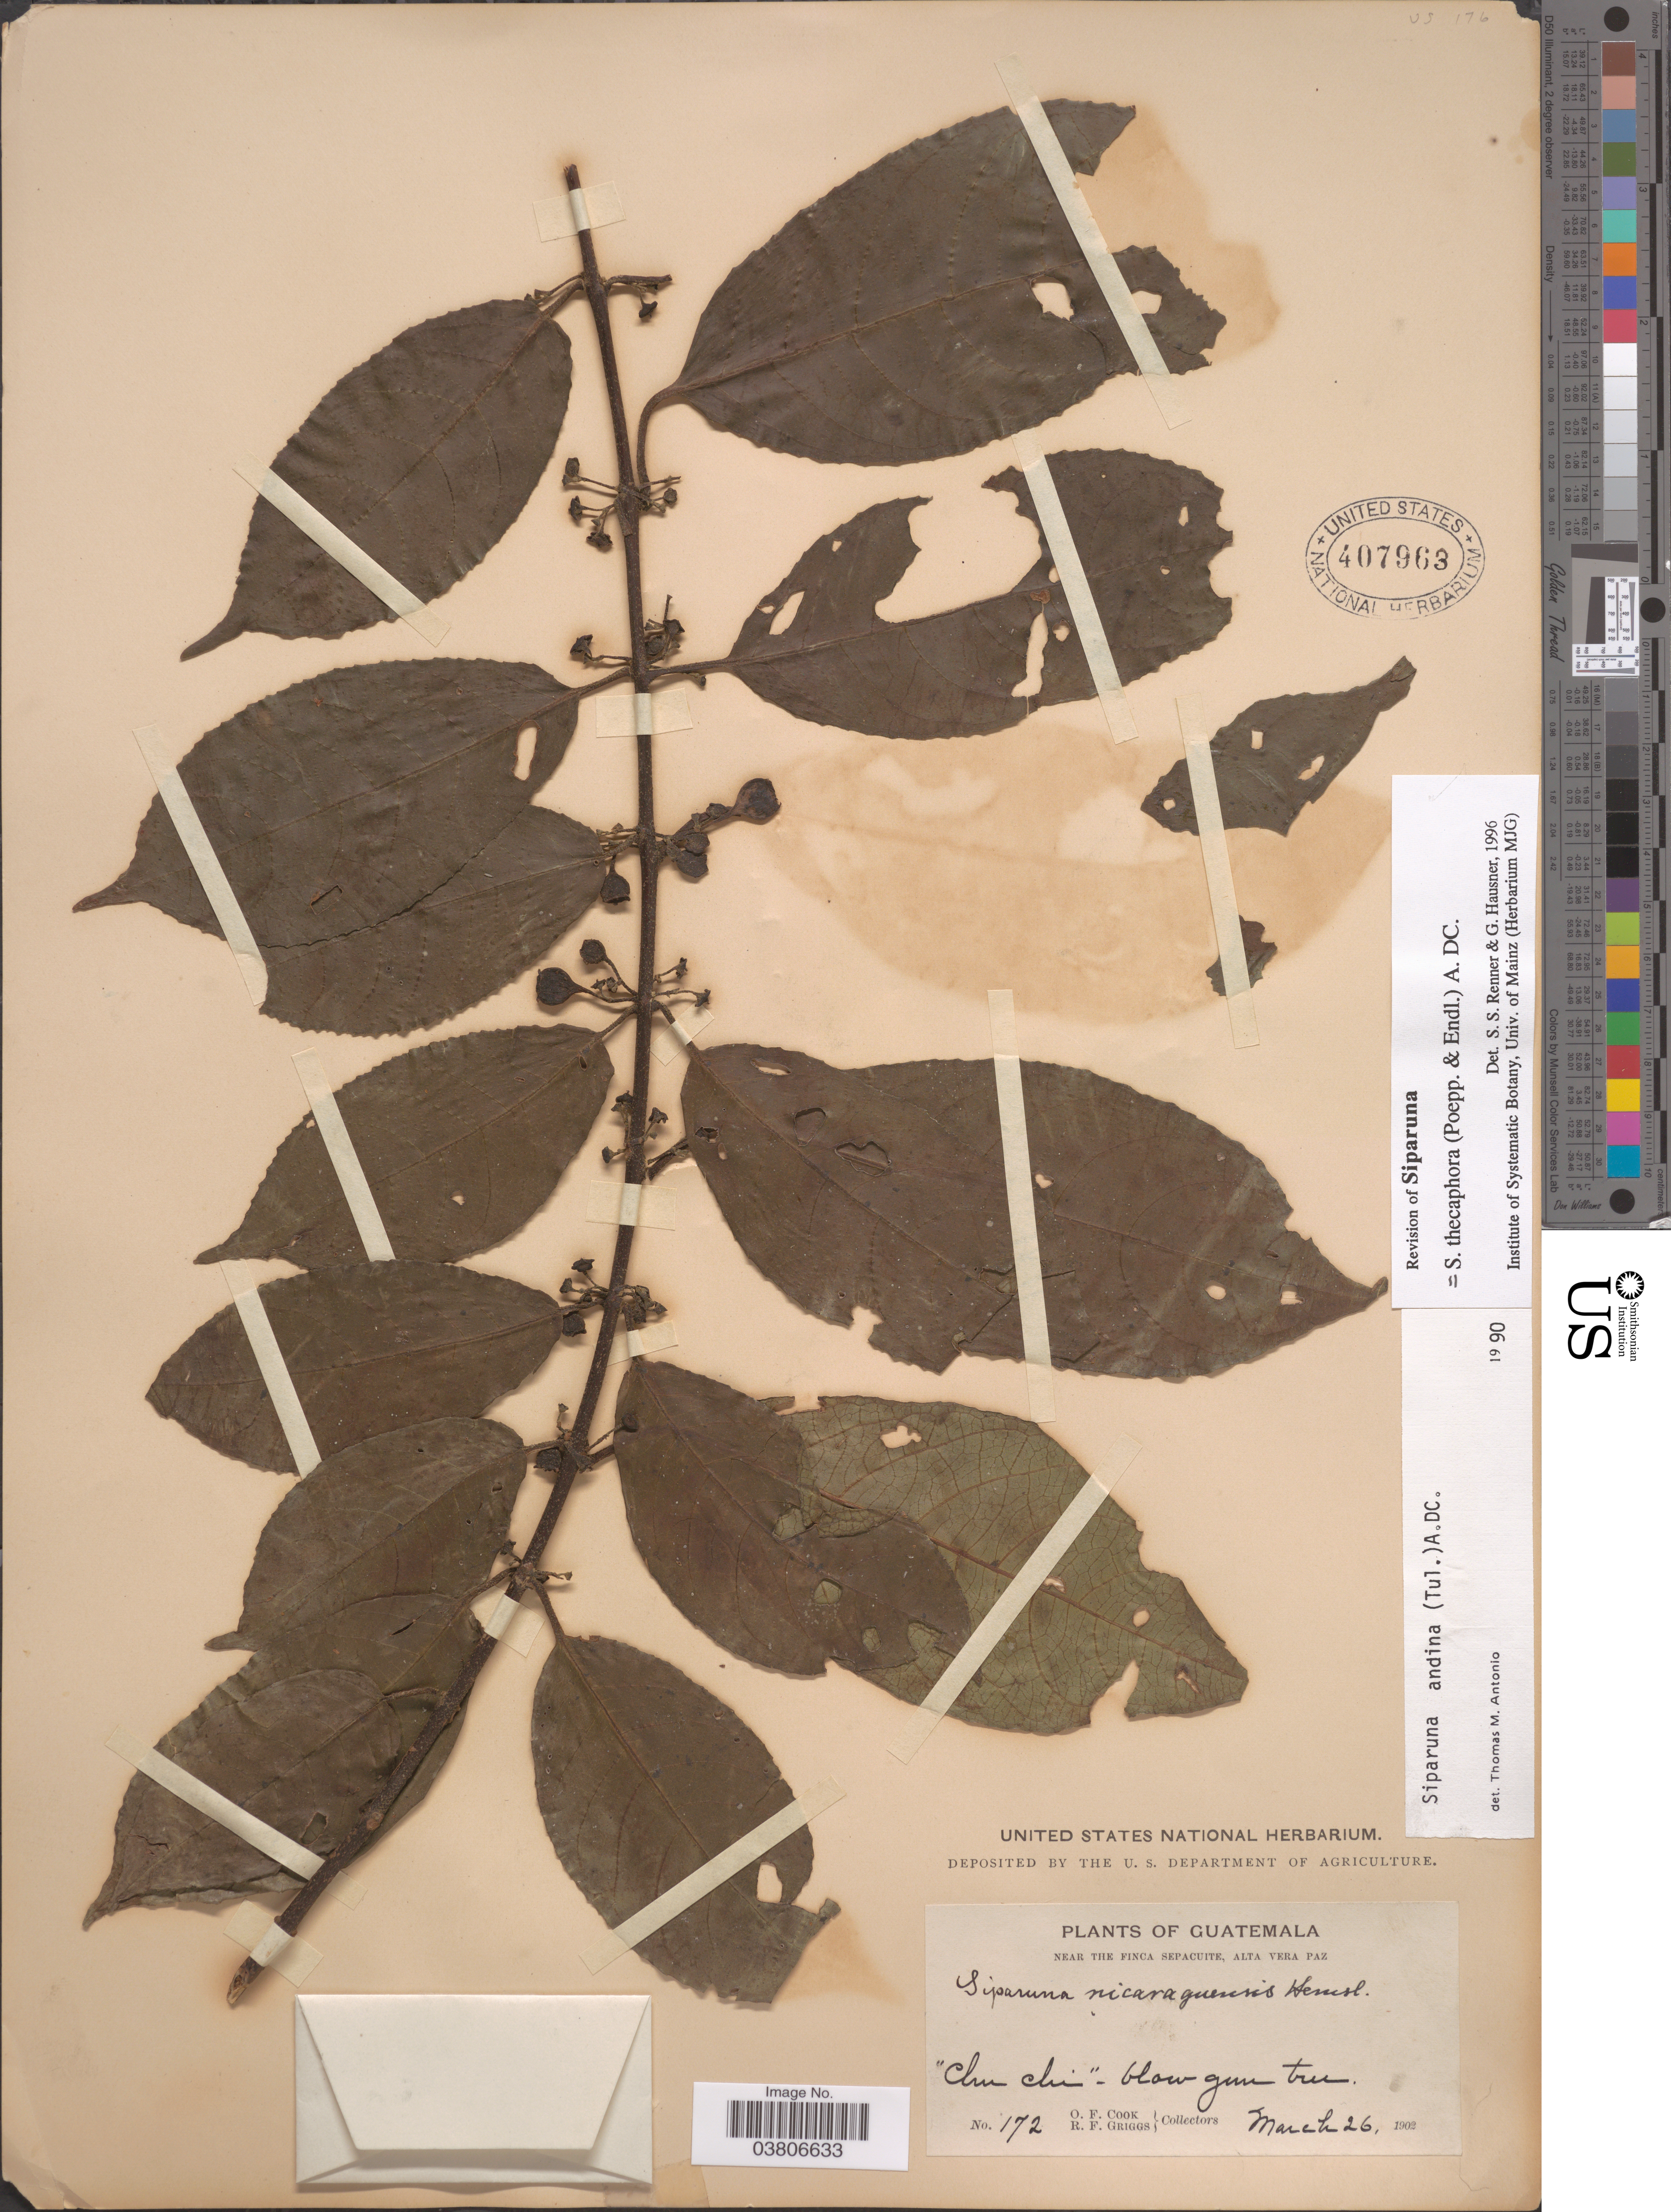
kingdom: Plantae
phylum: Tracheophyta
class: Magnoliopsida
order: Laurales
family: Siparunaceae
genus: Siparuna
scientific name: Siparuna thecaphora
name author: (Poepp. & Endl.) A. DC.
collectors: O. F. Cook & R. F. Griggs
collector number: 172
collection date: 1902-03-26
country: Guatemala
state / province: Alta Verapaz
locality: Near the Finca Sepacuite, Alta Vera Paz.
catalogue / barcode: US 407963